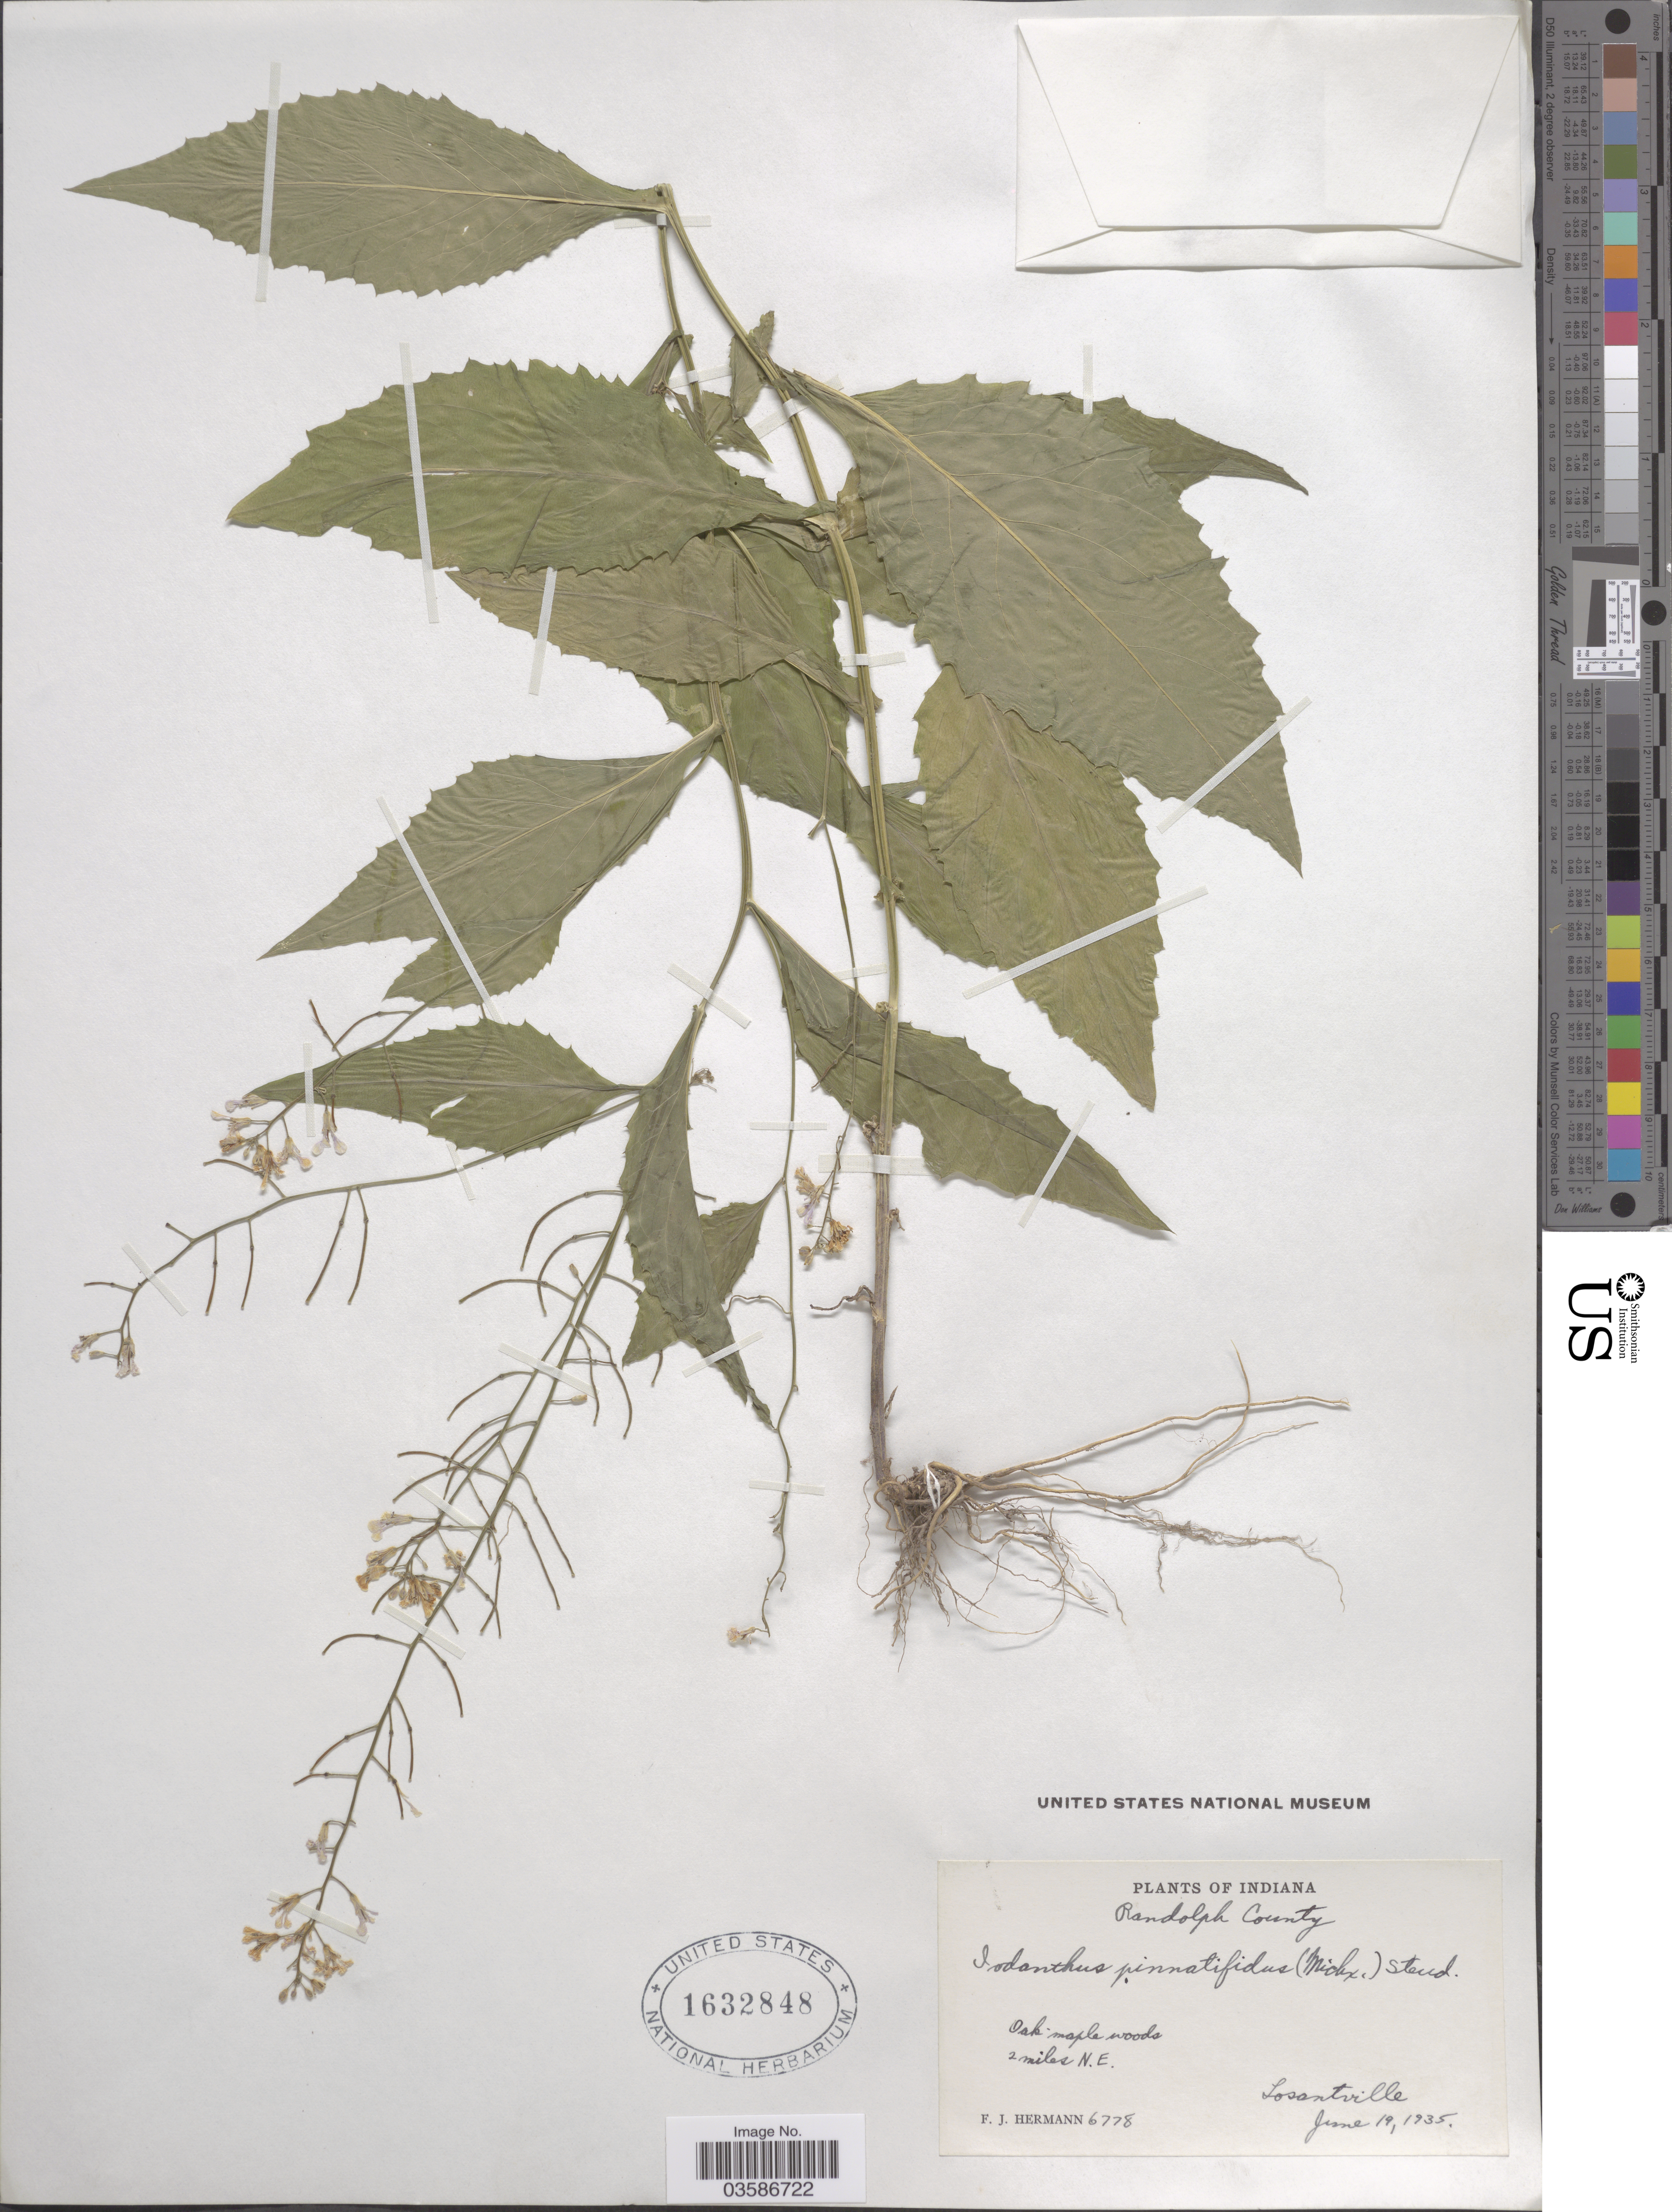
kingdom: Plantae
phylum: Tracheophyta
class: Magnoliopsida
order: Brassicales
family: Brassicaceae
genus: Iodanthus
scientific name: Iodanthus pinnatifidus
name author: (Michx.) Steud.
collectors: F. J. Hermann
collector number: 6778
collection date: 1935-06-19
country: United States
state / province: Indiana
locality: Randolph County. 2 miles N. E. Losantville.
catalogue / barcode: US 1632848